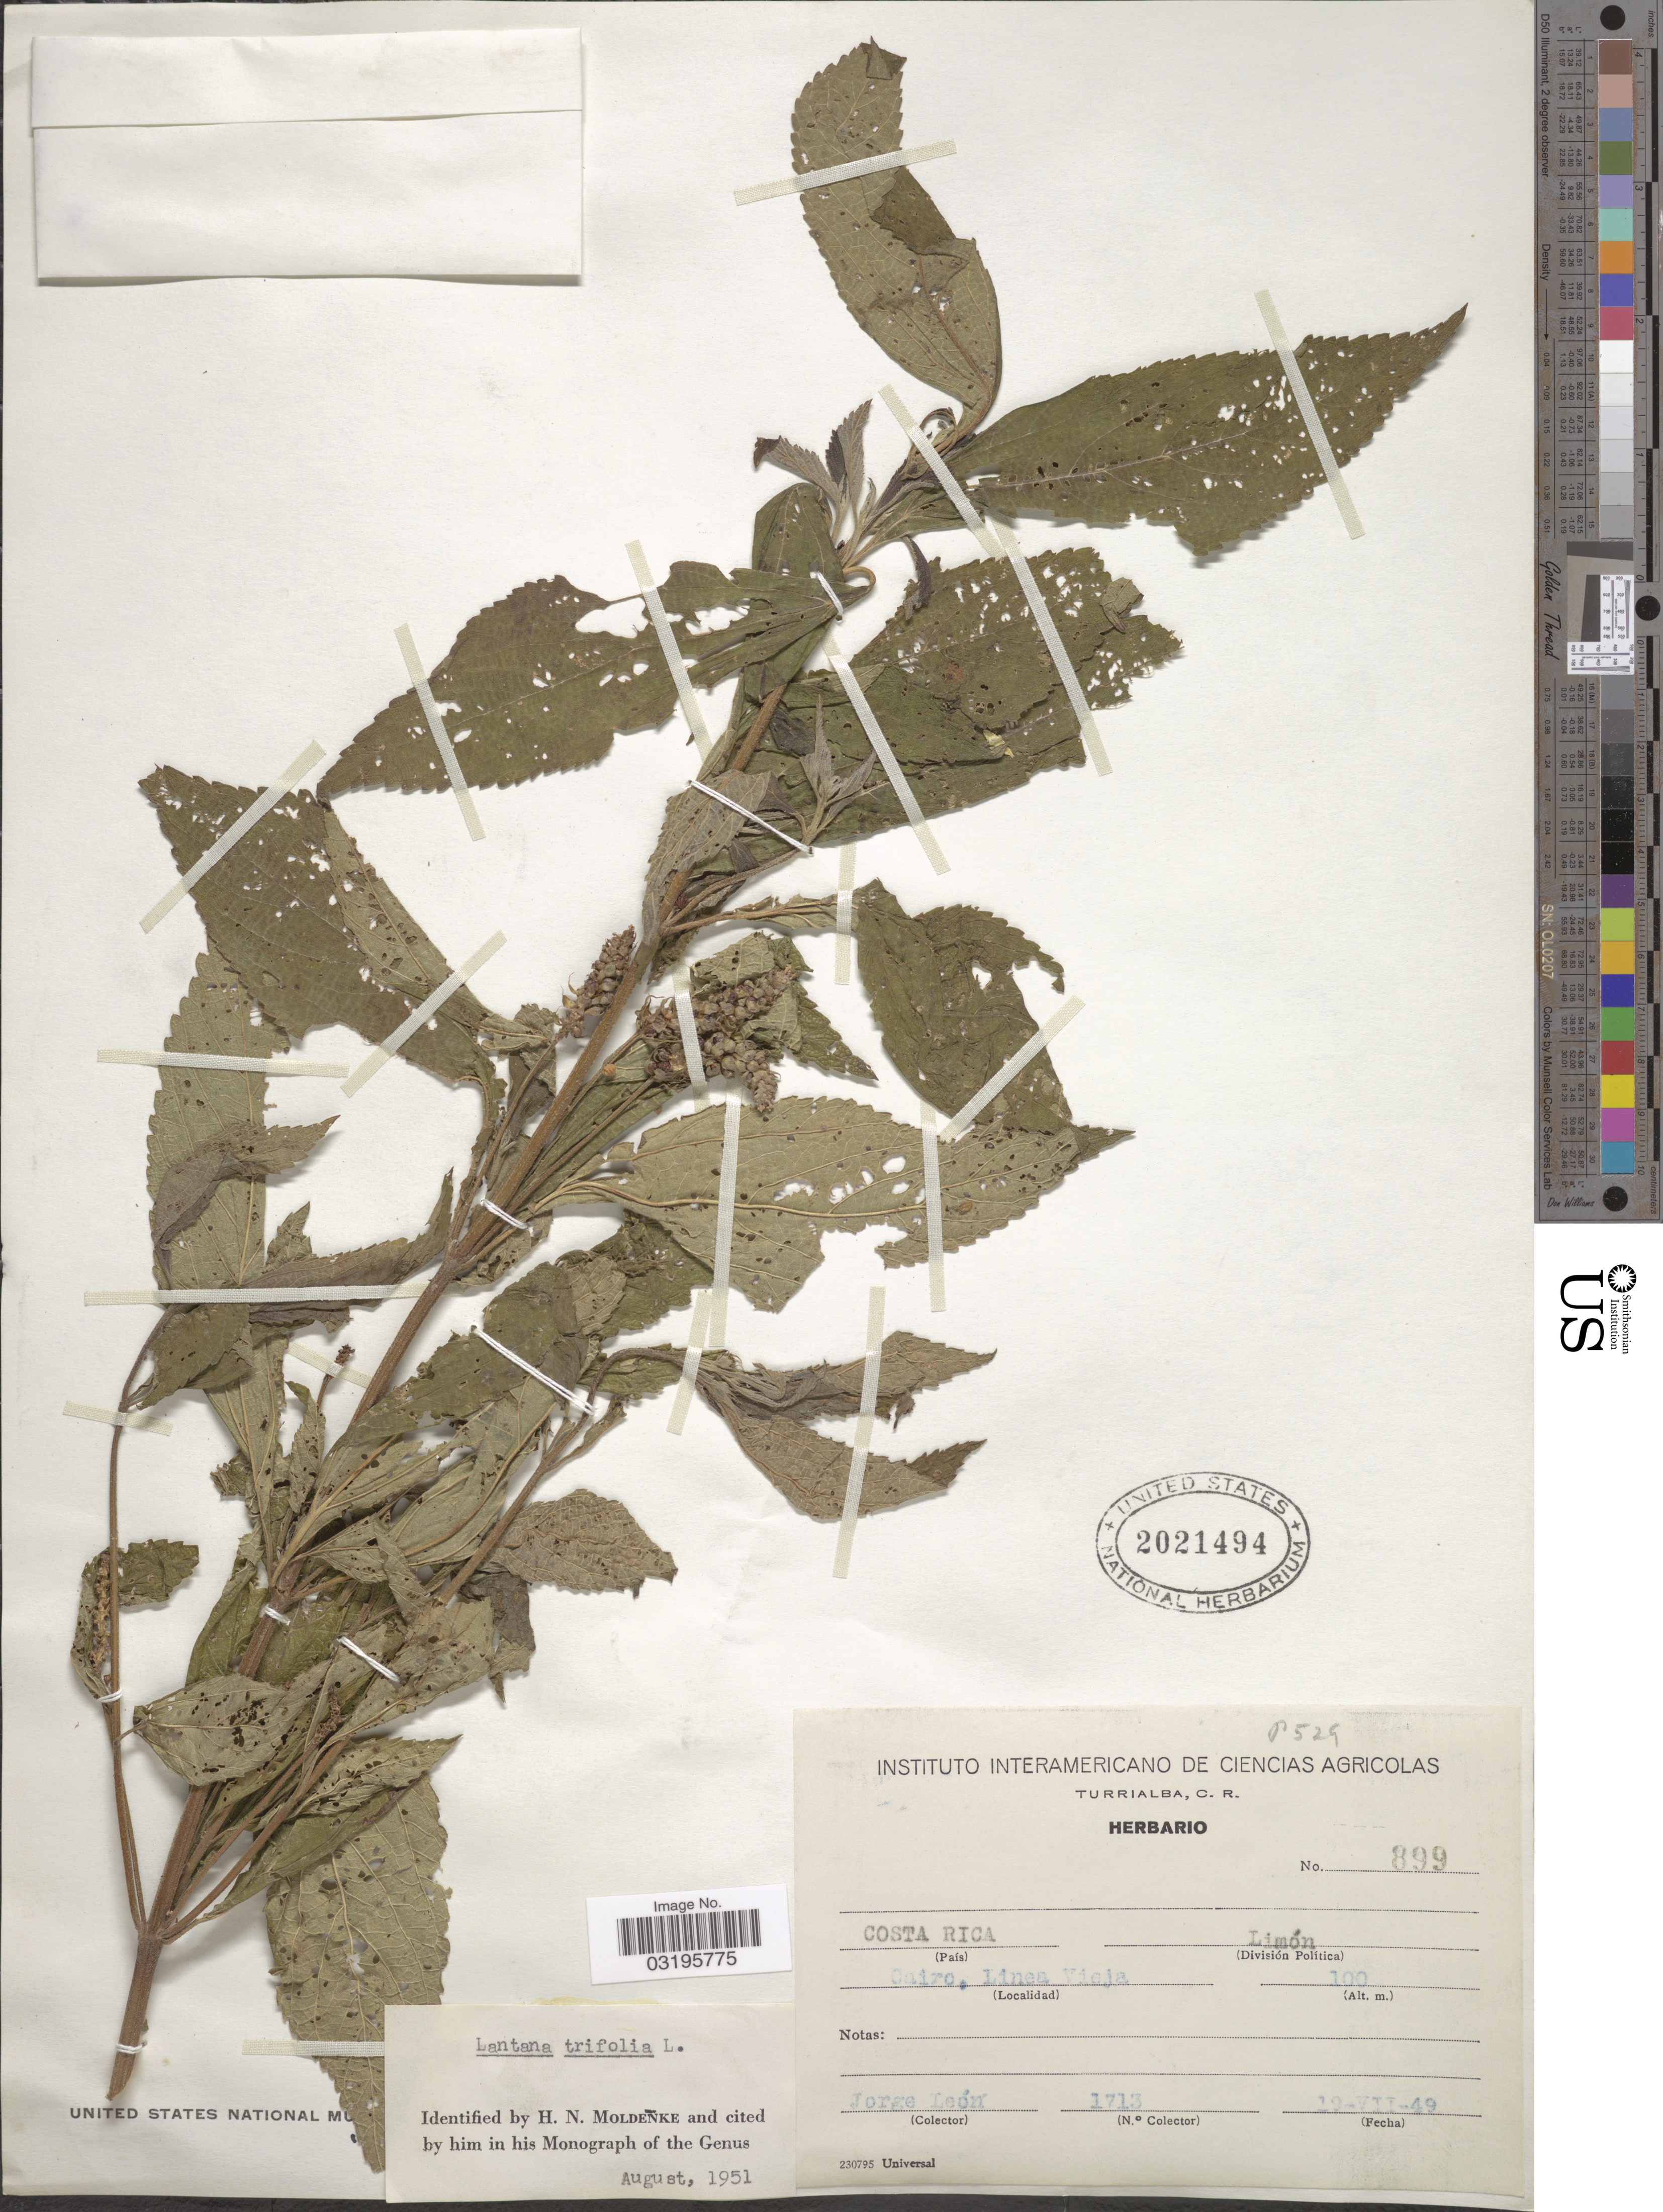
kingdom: Plantae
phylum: Tracheophyta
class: Magnoliopsida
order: Lamiales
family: Verbenaceae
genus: Lantana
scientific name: Lantana trifolia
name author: L.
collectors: J. León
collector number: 1713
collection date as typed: Transcribed d/m/y: 19/7/49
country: Costa Rica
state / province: Limón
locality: Cairo, Linea Vieja.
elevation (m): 100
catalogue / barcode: US 2021494